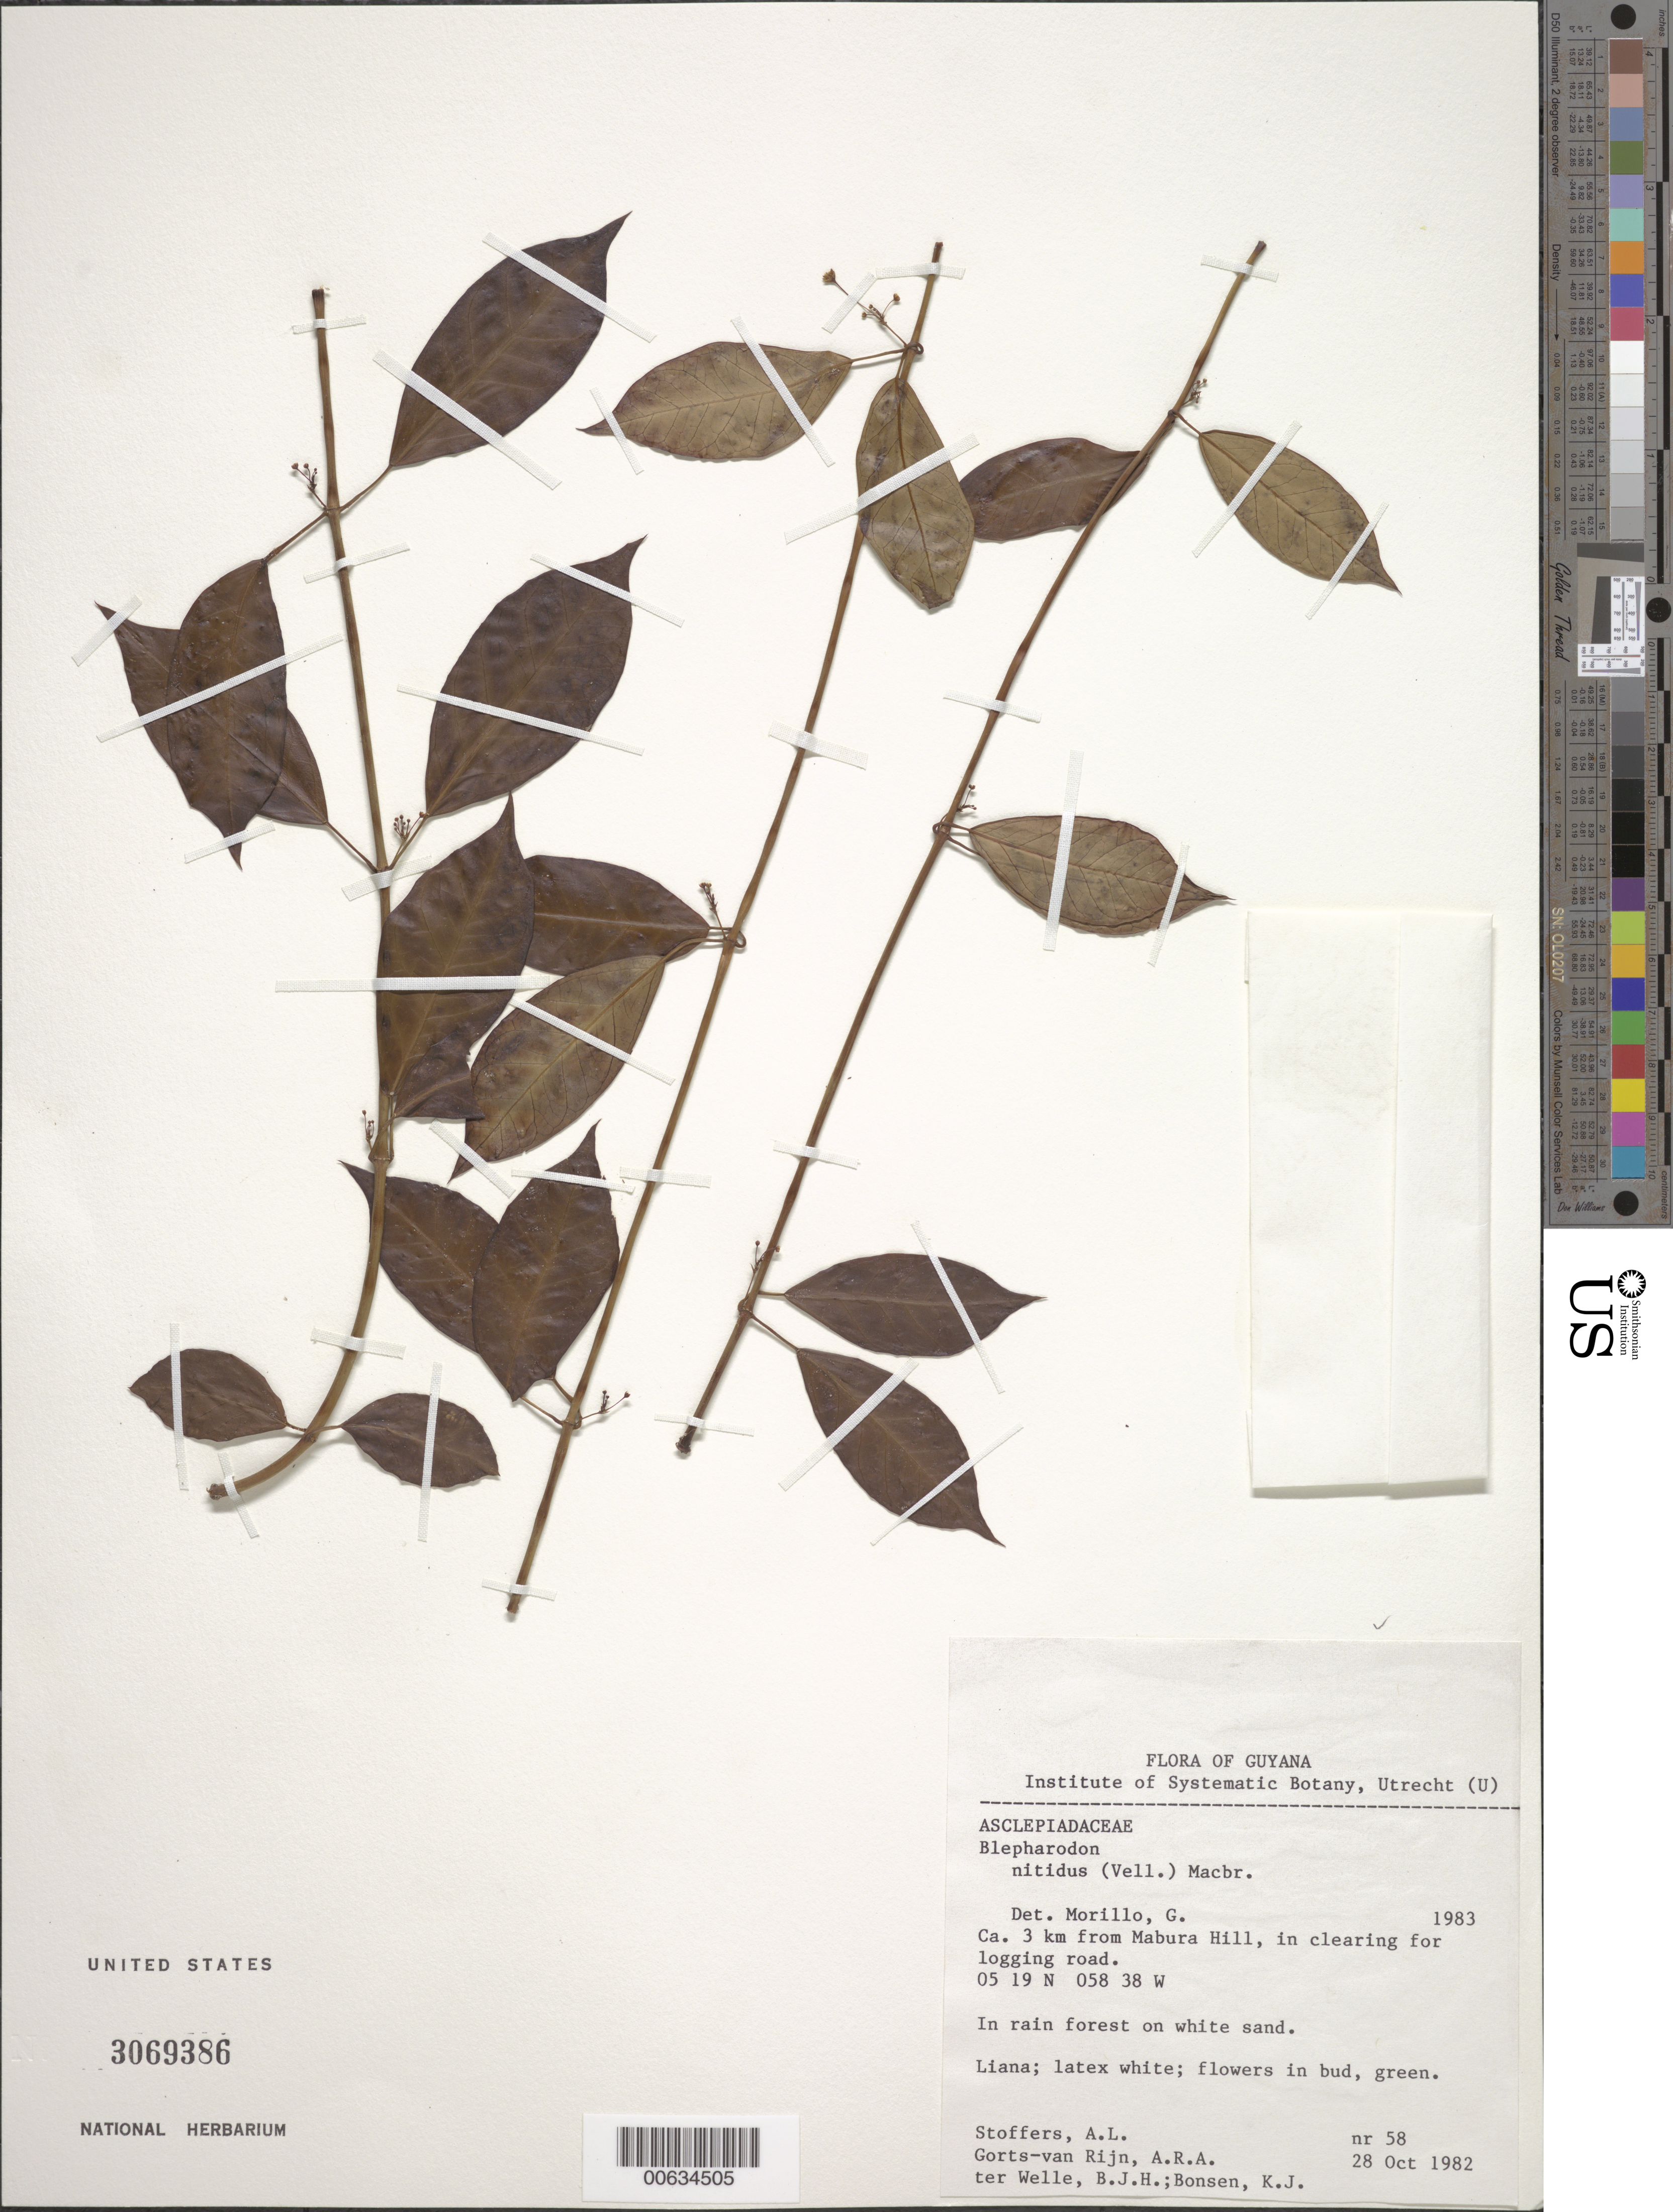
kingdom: Plantae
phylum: Tracheophyta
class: Magnoliopsida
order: Gentianales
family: Apocynaceae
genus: Blepharodon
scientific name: Blepharodon nitidus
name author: (Vell.) J.F. Macbr.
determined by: Morillo, G. N.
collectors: A. Stoffers, A. .R. A. Görts-van Rijn, B. Welle & K. Bonsen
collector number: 58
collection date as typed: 28-Oct-82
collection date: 1982-10-28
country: Guyana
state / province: U. Demerara-Berbice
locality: Mabura Hill, ca. 3 km from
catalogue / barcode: US 3069386